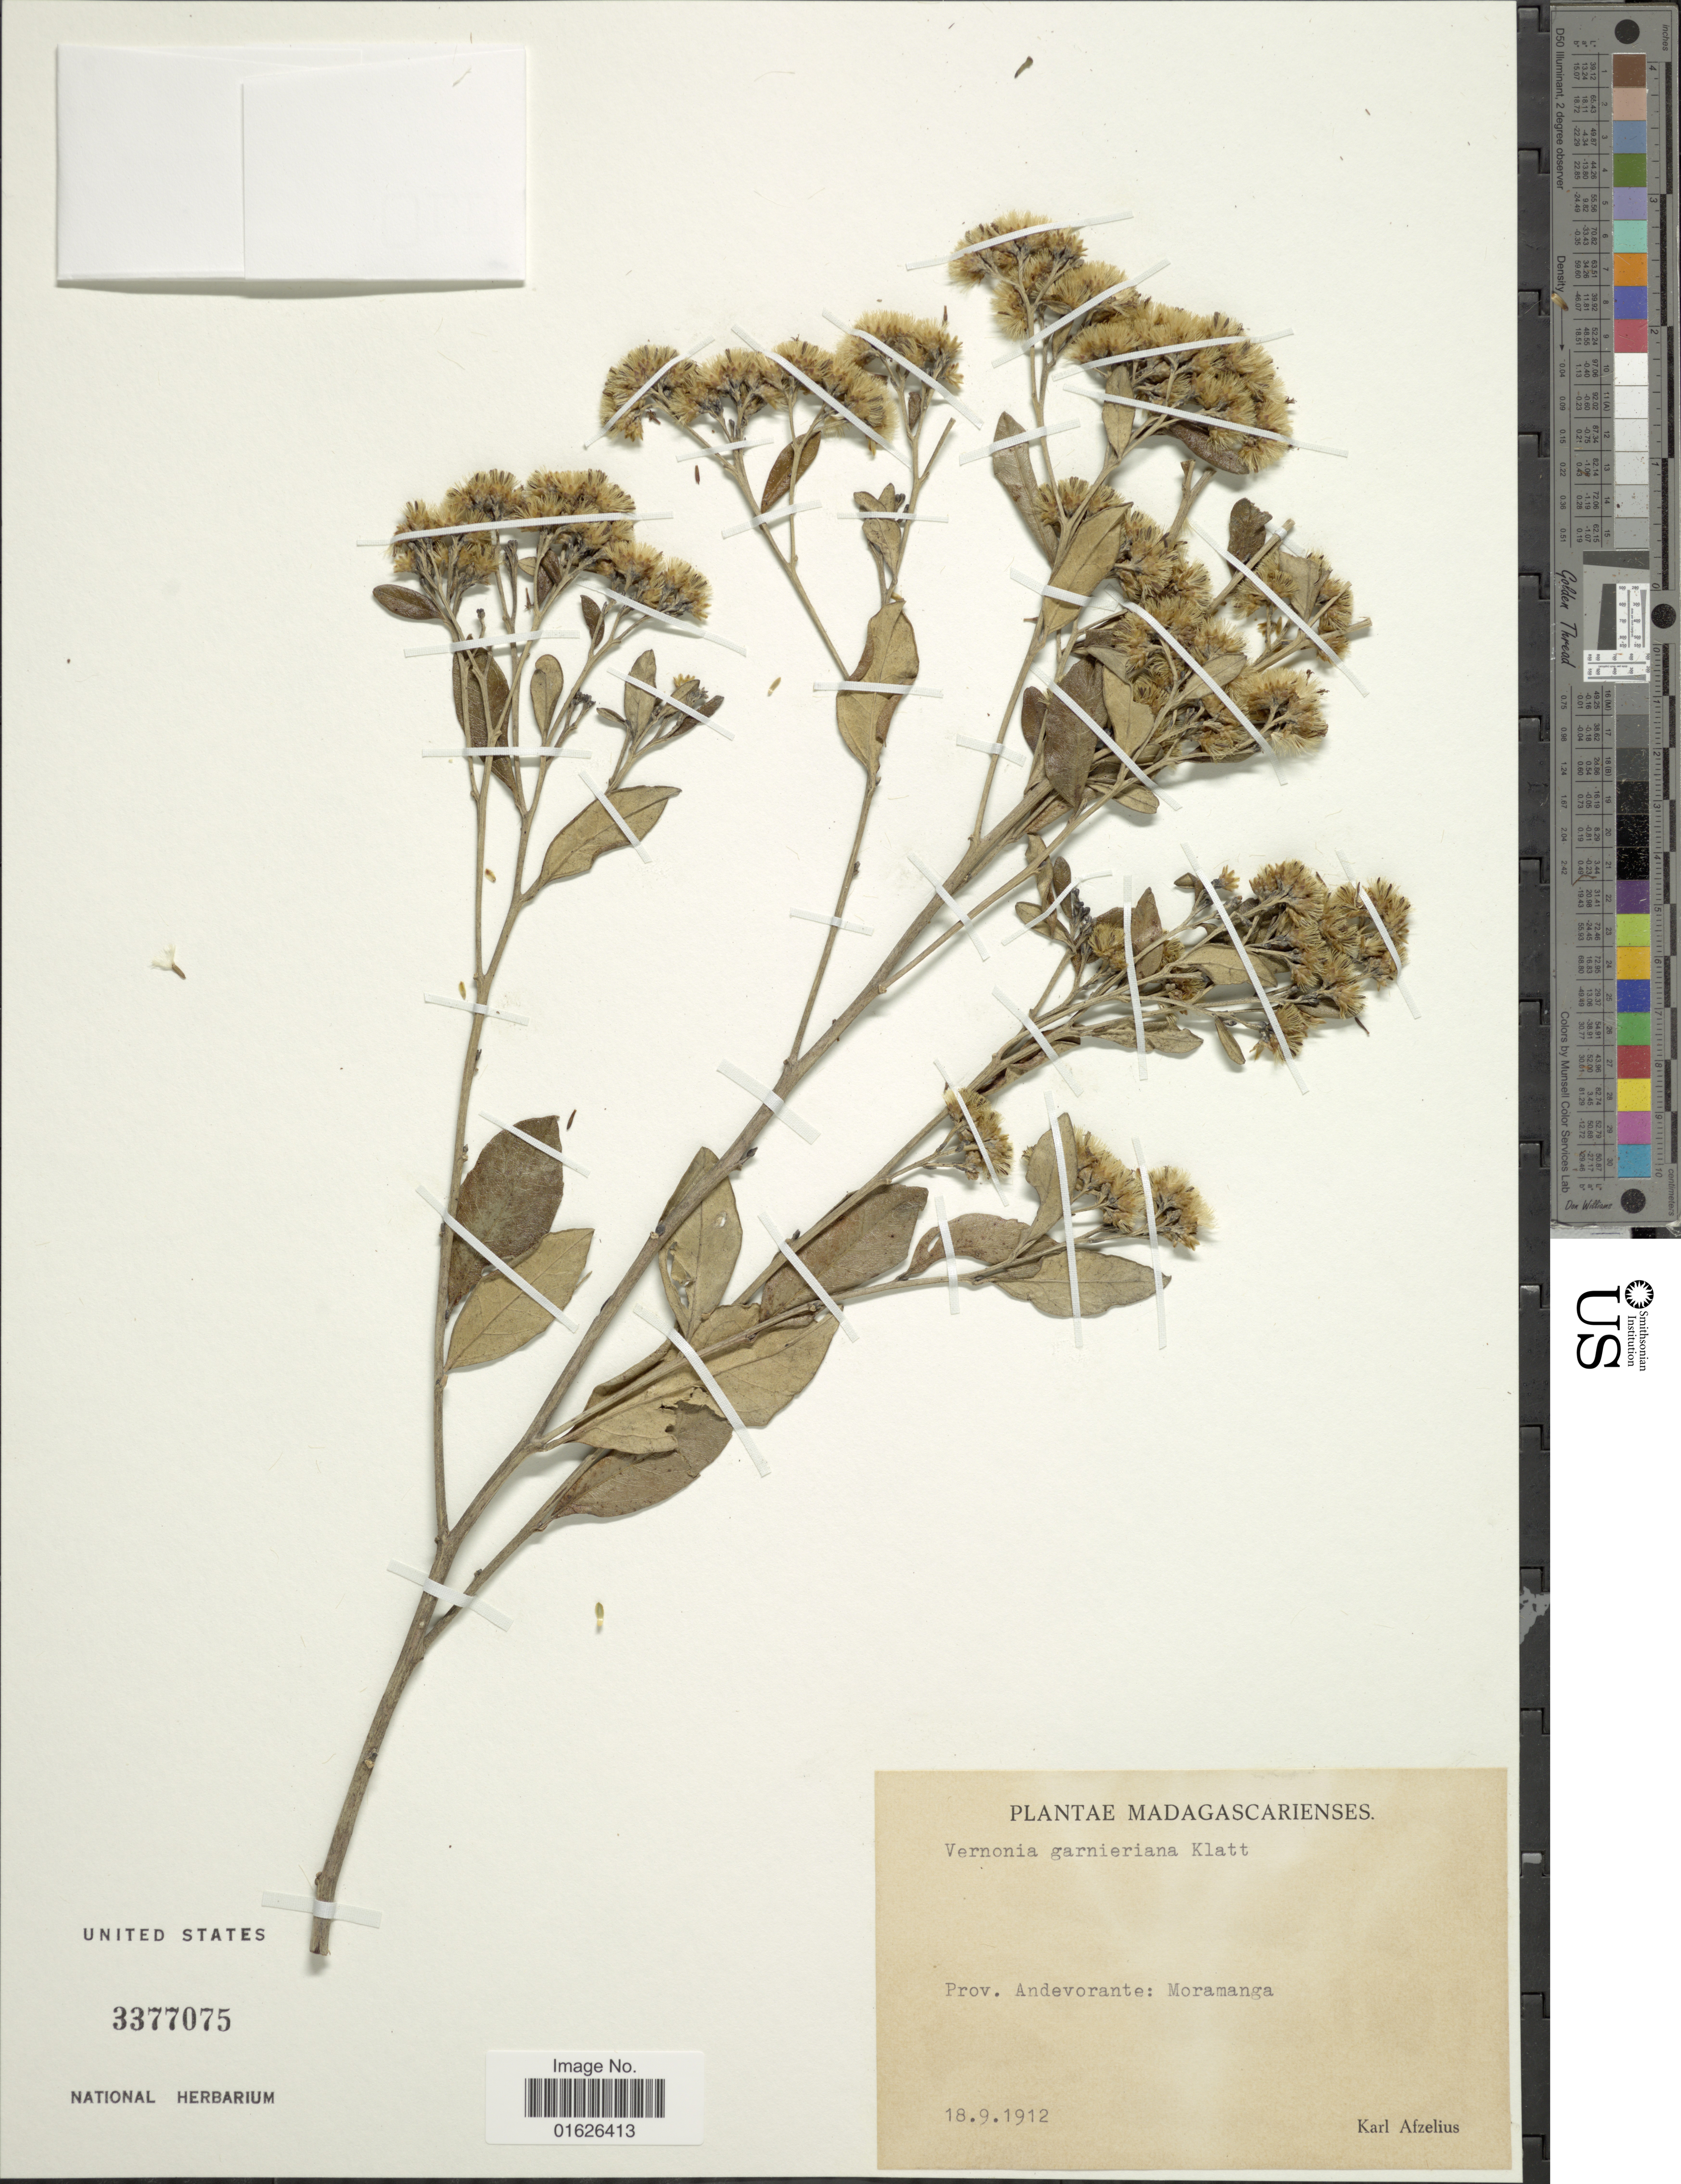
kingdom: Plantae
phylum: Tracheophyta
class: Magnoliopsida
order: Asterales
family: Asteraceae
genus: Distephanus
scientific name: Distephanus garnierianus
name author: (Klatt) H. Rob. & B. Kahn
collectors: K. R. Afzelius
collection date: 1912-09-18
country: Madagascar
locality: Prov. Andervorante: Moramanga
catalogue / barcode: US 3377075